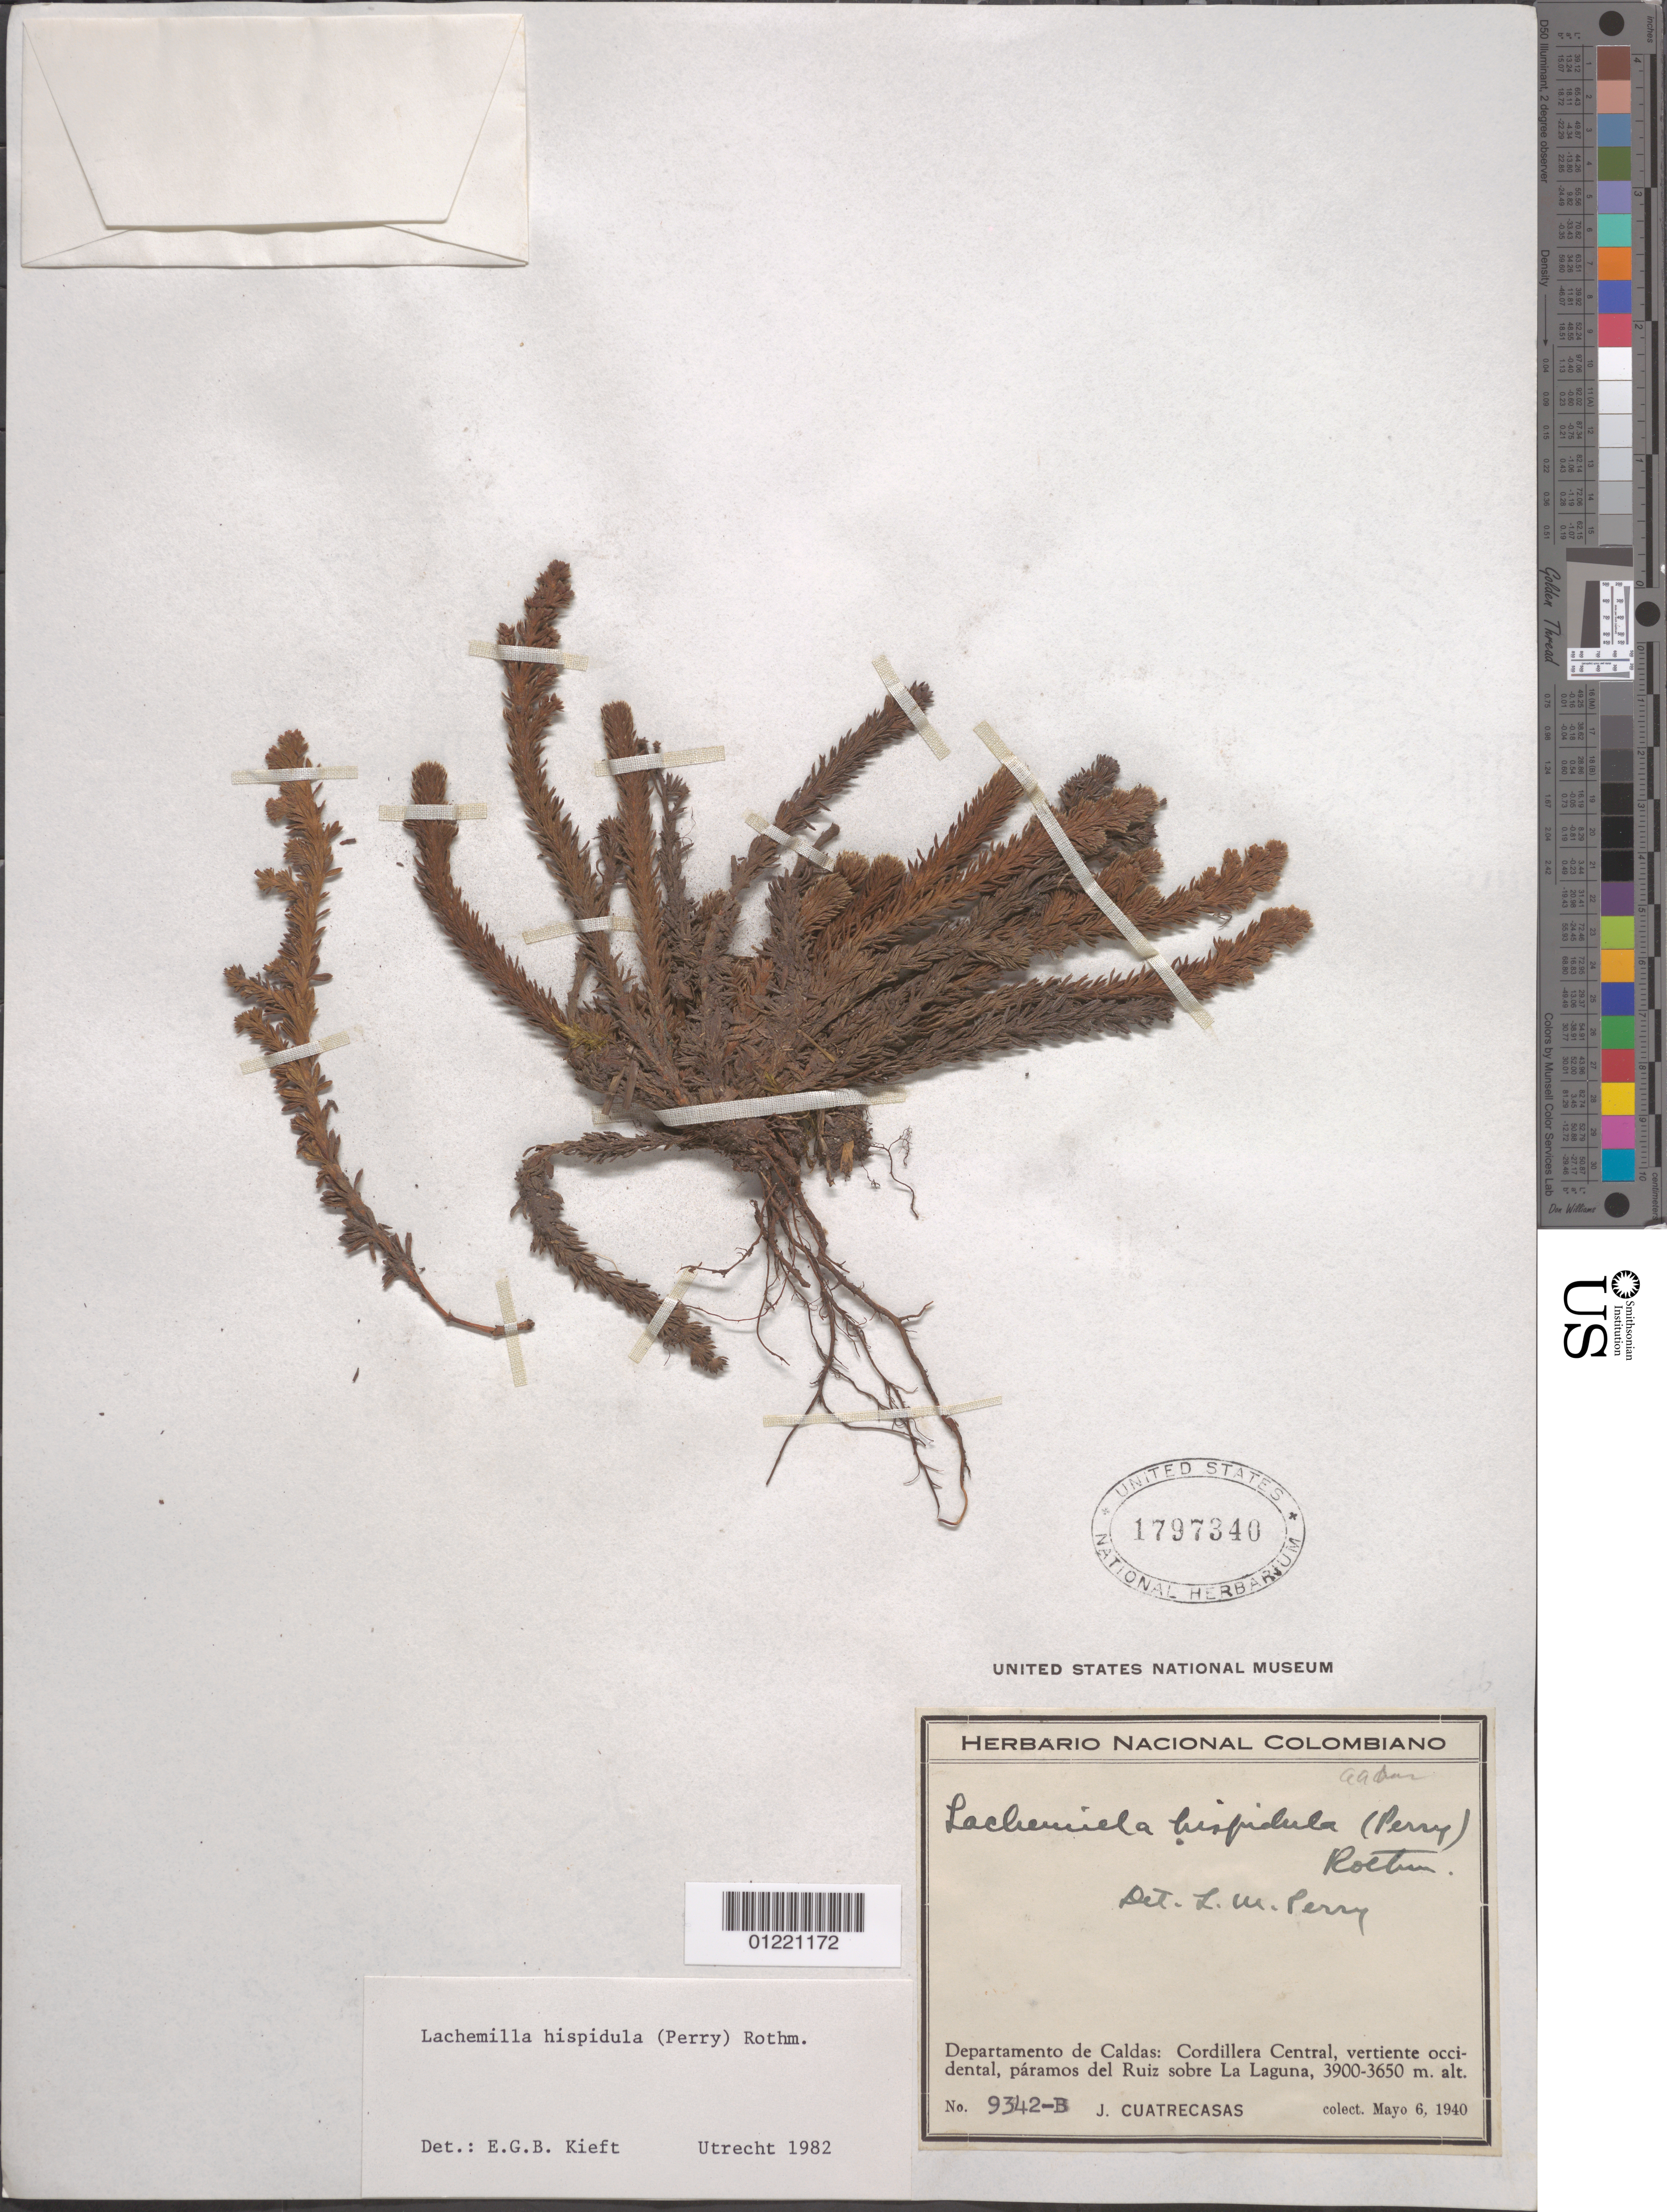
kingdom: Plantae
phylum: Tracheophyta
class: Magnoliopsida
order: Rosales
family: Rosaceae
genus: Lachemilla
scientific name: Lachemilla hispidula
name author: (L.M. Perry) Rothm.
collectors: J. Cuatrecasas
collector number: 9342-B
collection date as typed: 6-May-40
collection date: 1940-05-06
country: Colombia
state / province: Caldas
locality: Cordillera Central, vertiente occidental, páramos del Ruiz sobre La Laguna.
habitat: paramo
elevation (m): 3650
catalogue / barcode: US 1797340